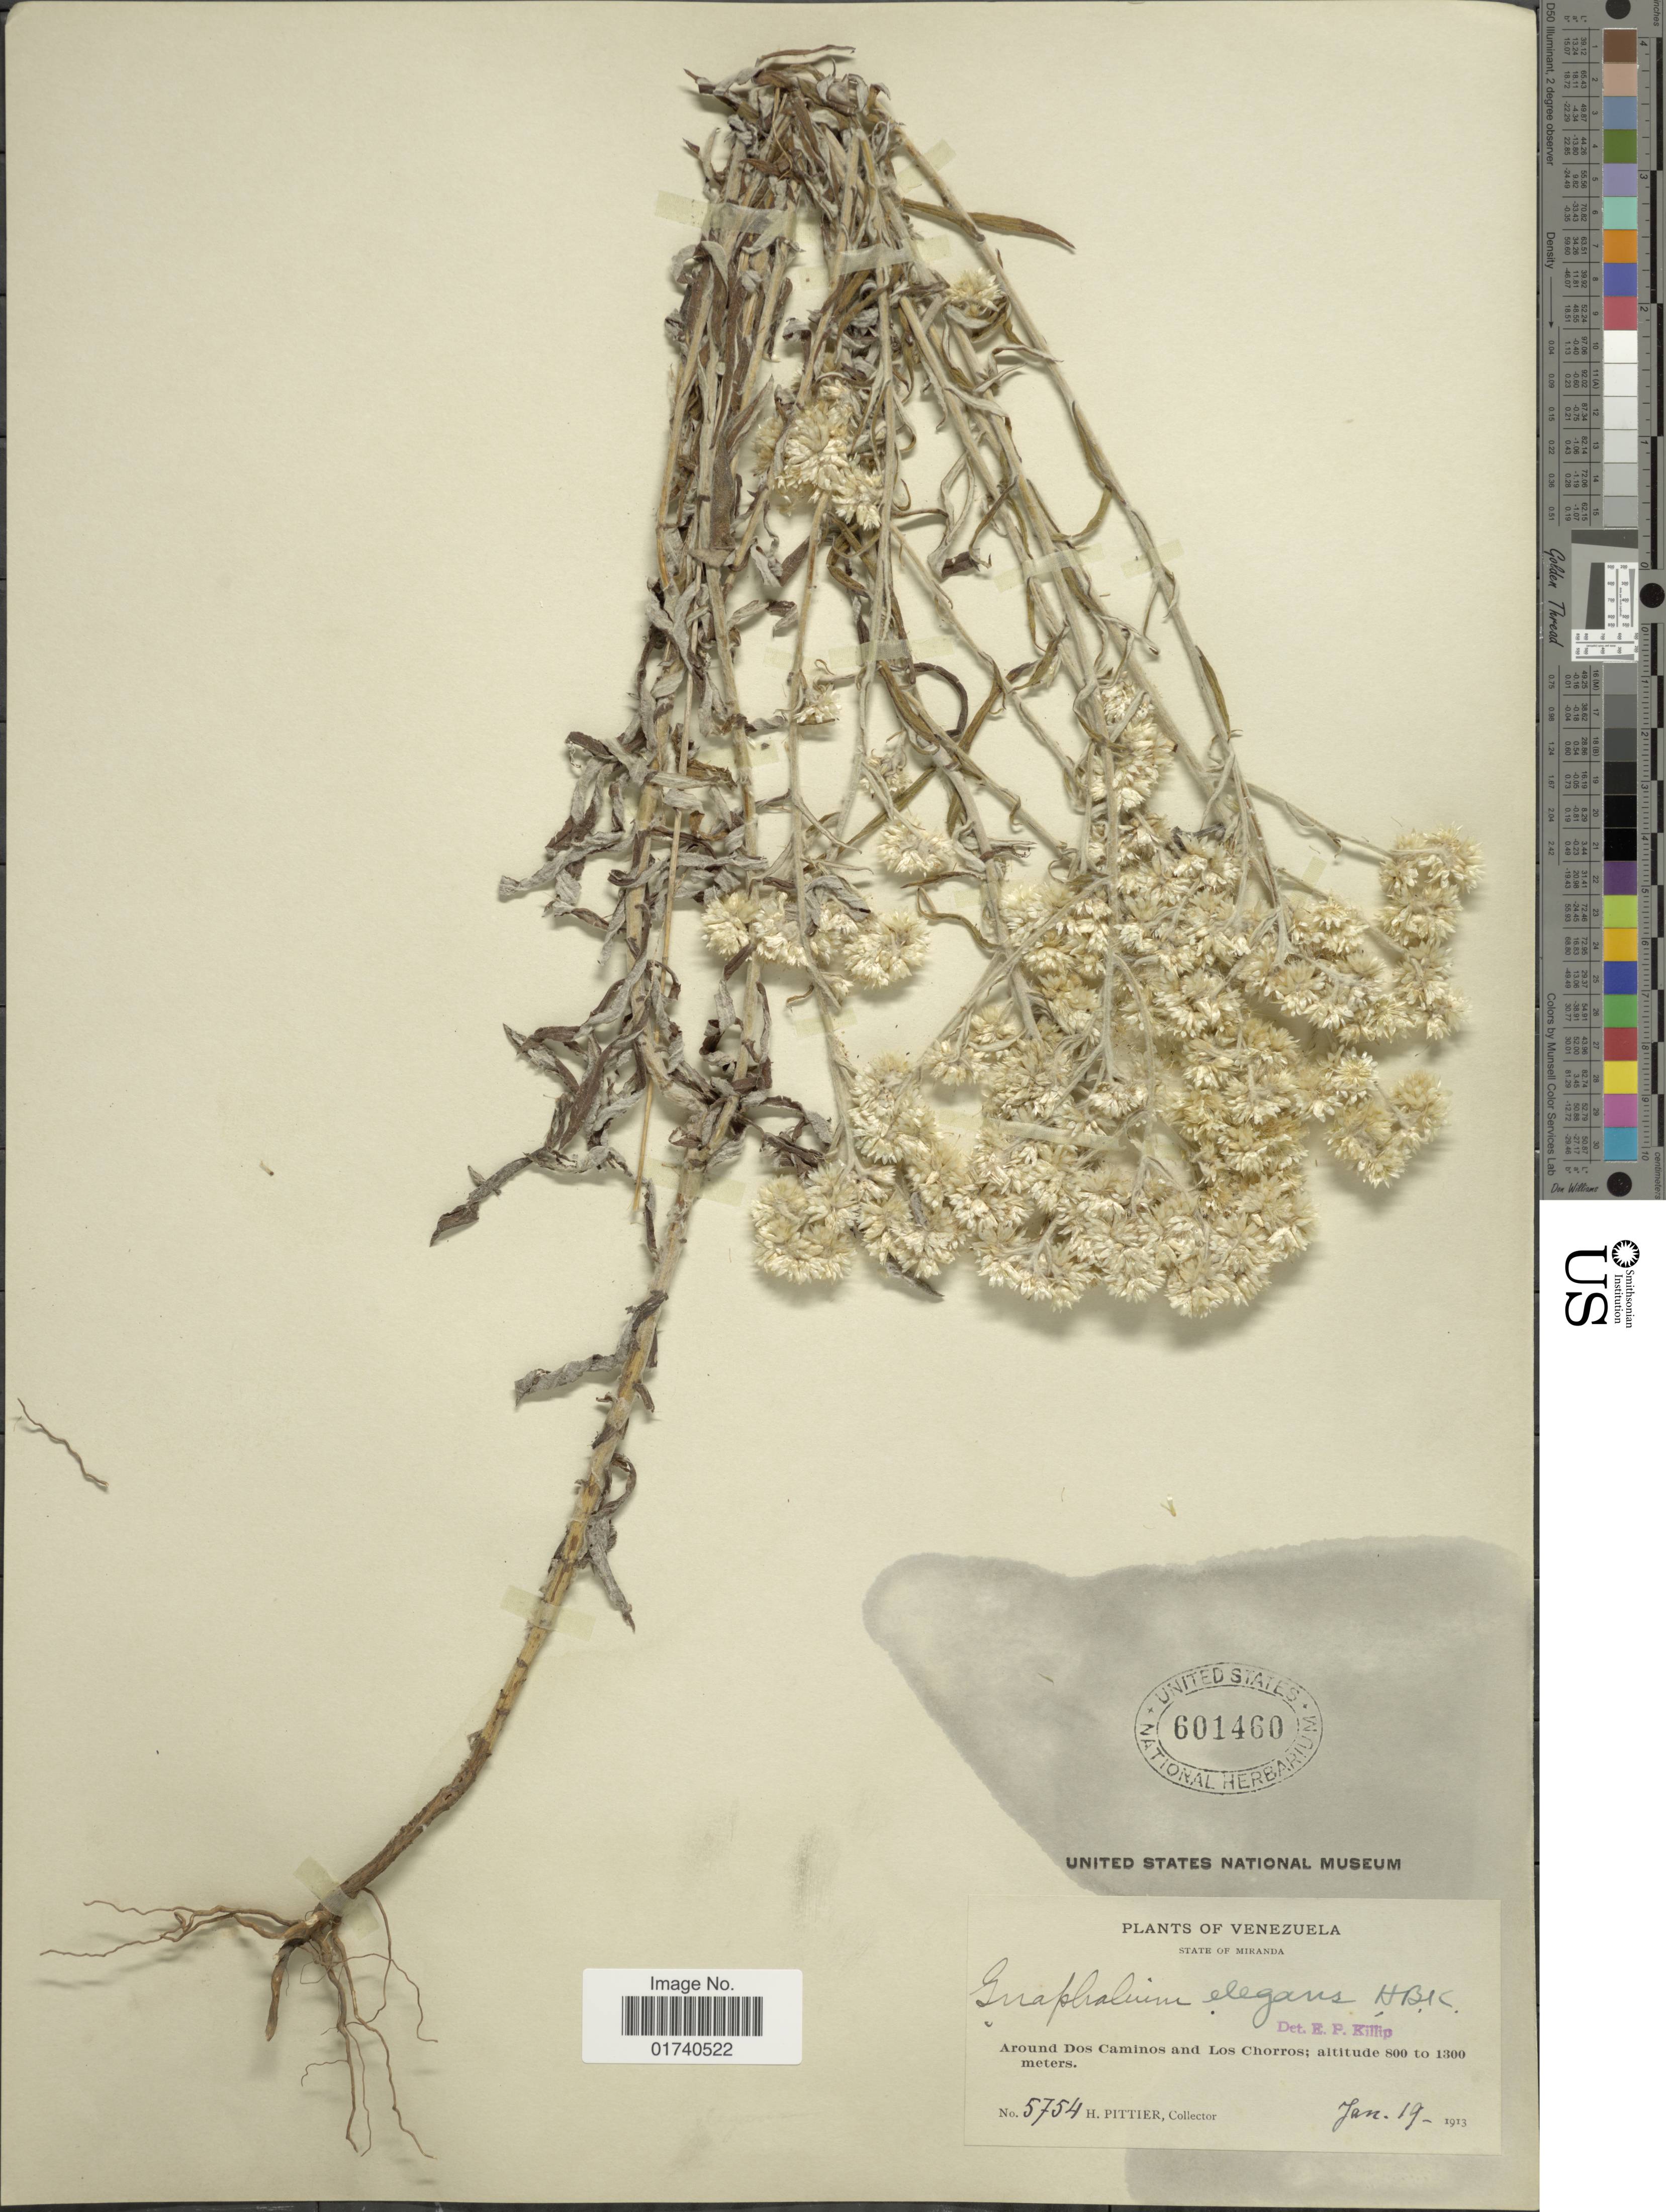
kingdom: Plantae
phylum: Tracheophyta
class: Magnoliopsida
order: Asterales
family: Asteraceae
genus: Pseudognaphalium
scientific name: Pseudognaphalium elegans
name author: (Kunth) Kartesz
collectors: H. F. Pittier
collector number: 5754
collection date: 1913-01-19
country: Venezuela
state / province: Miranda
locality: Around Dos Caminos and Los Chorros.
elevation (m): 800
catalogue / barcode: US 601460